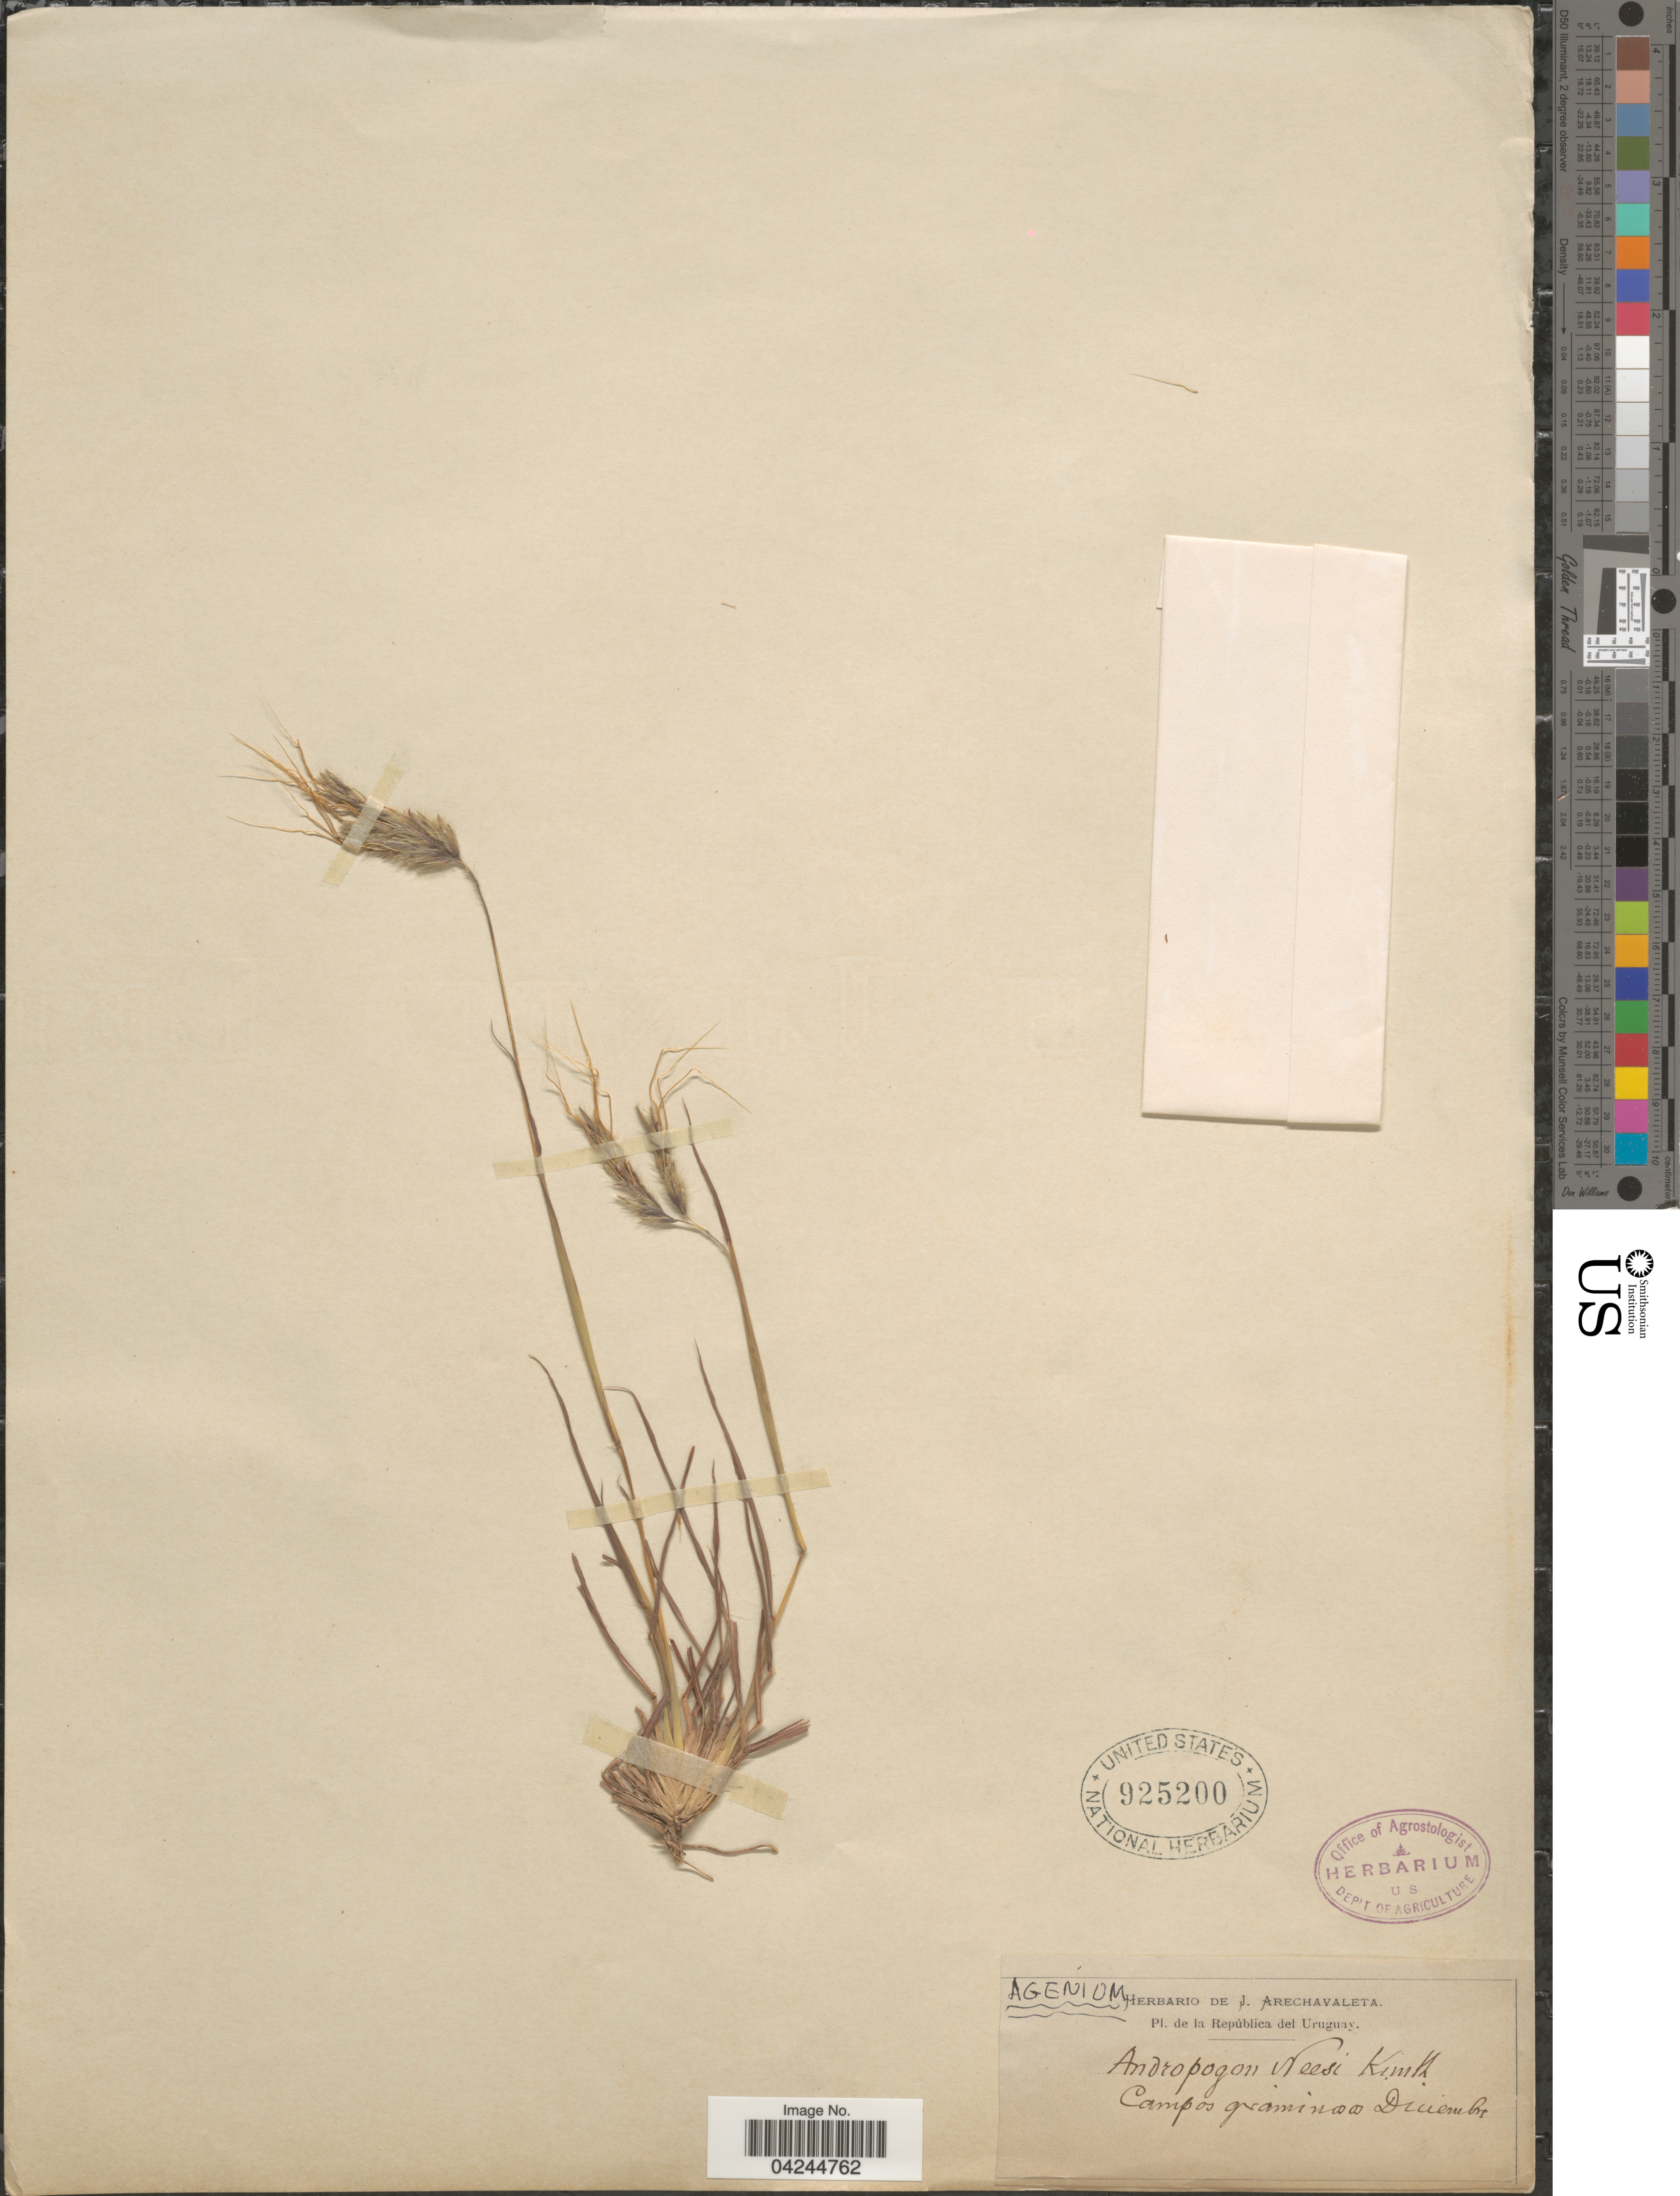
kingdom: Plantae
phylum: Tracheophyta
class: Liliopsida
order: Poales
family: Poaceae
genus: Agenium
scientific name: Agenium villosum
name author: (Nees) Pilg.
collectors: ex herb. de J. Arechavaleta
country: Uruguay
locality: República del Uruguay. Campos graminosos.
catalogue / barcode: US 925200